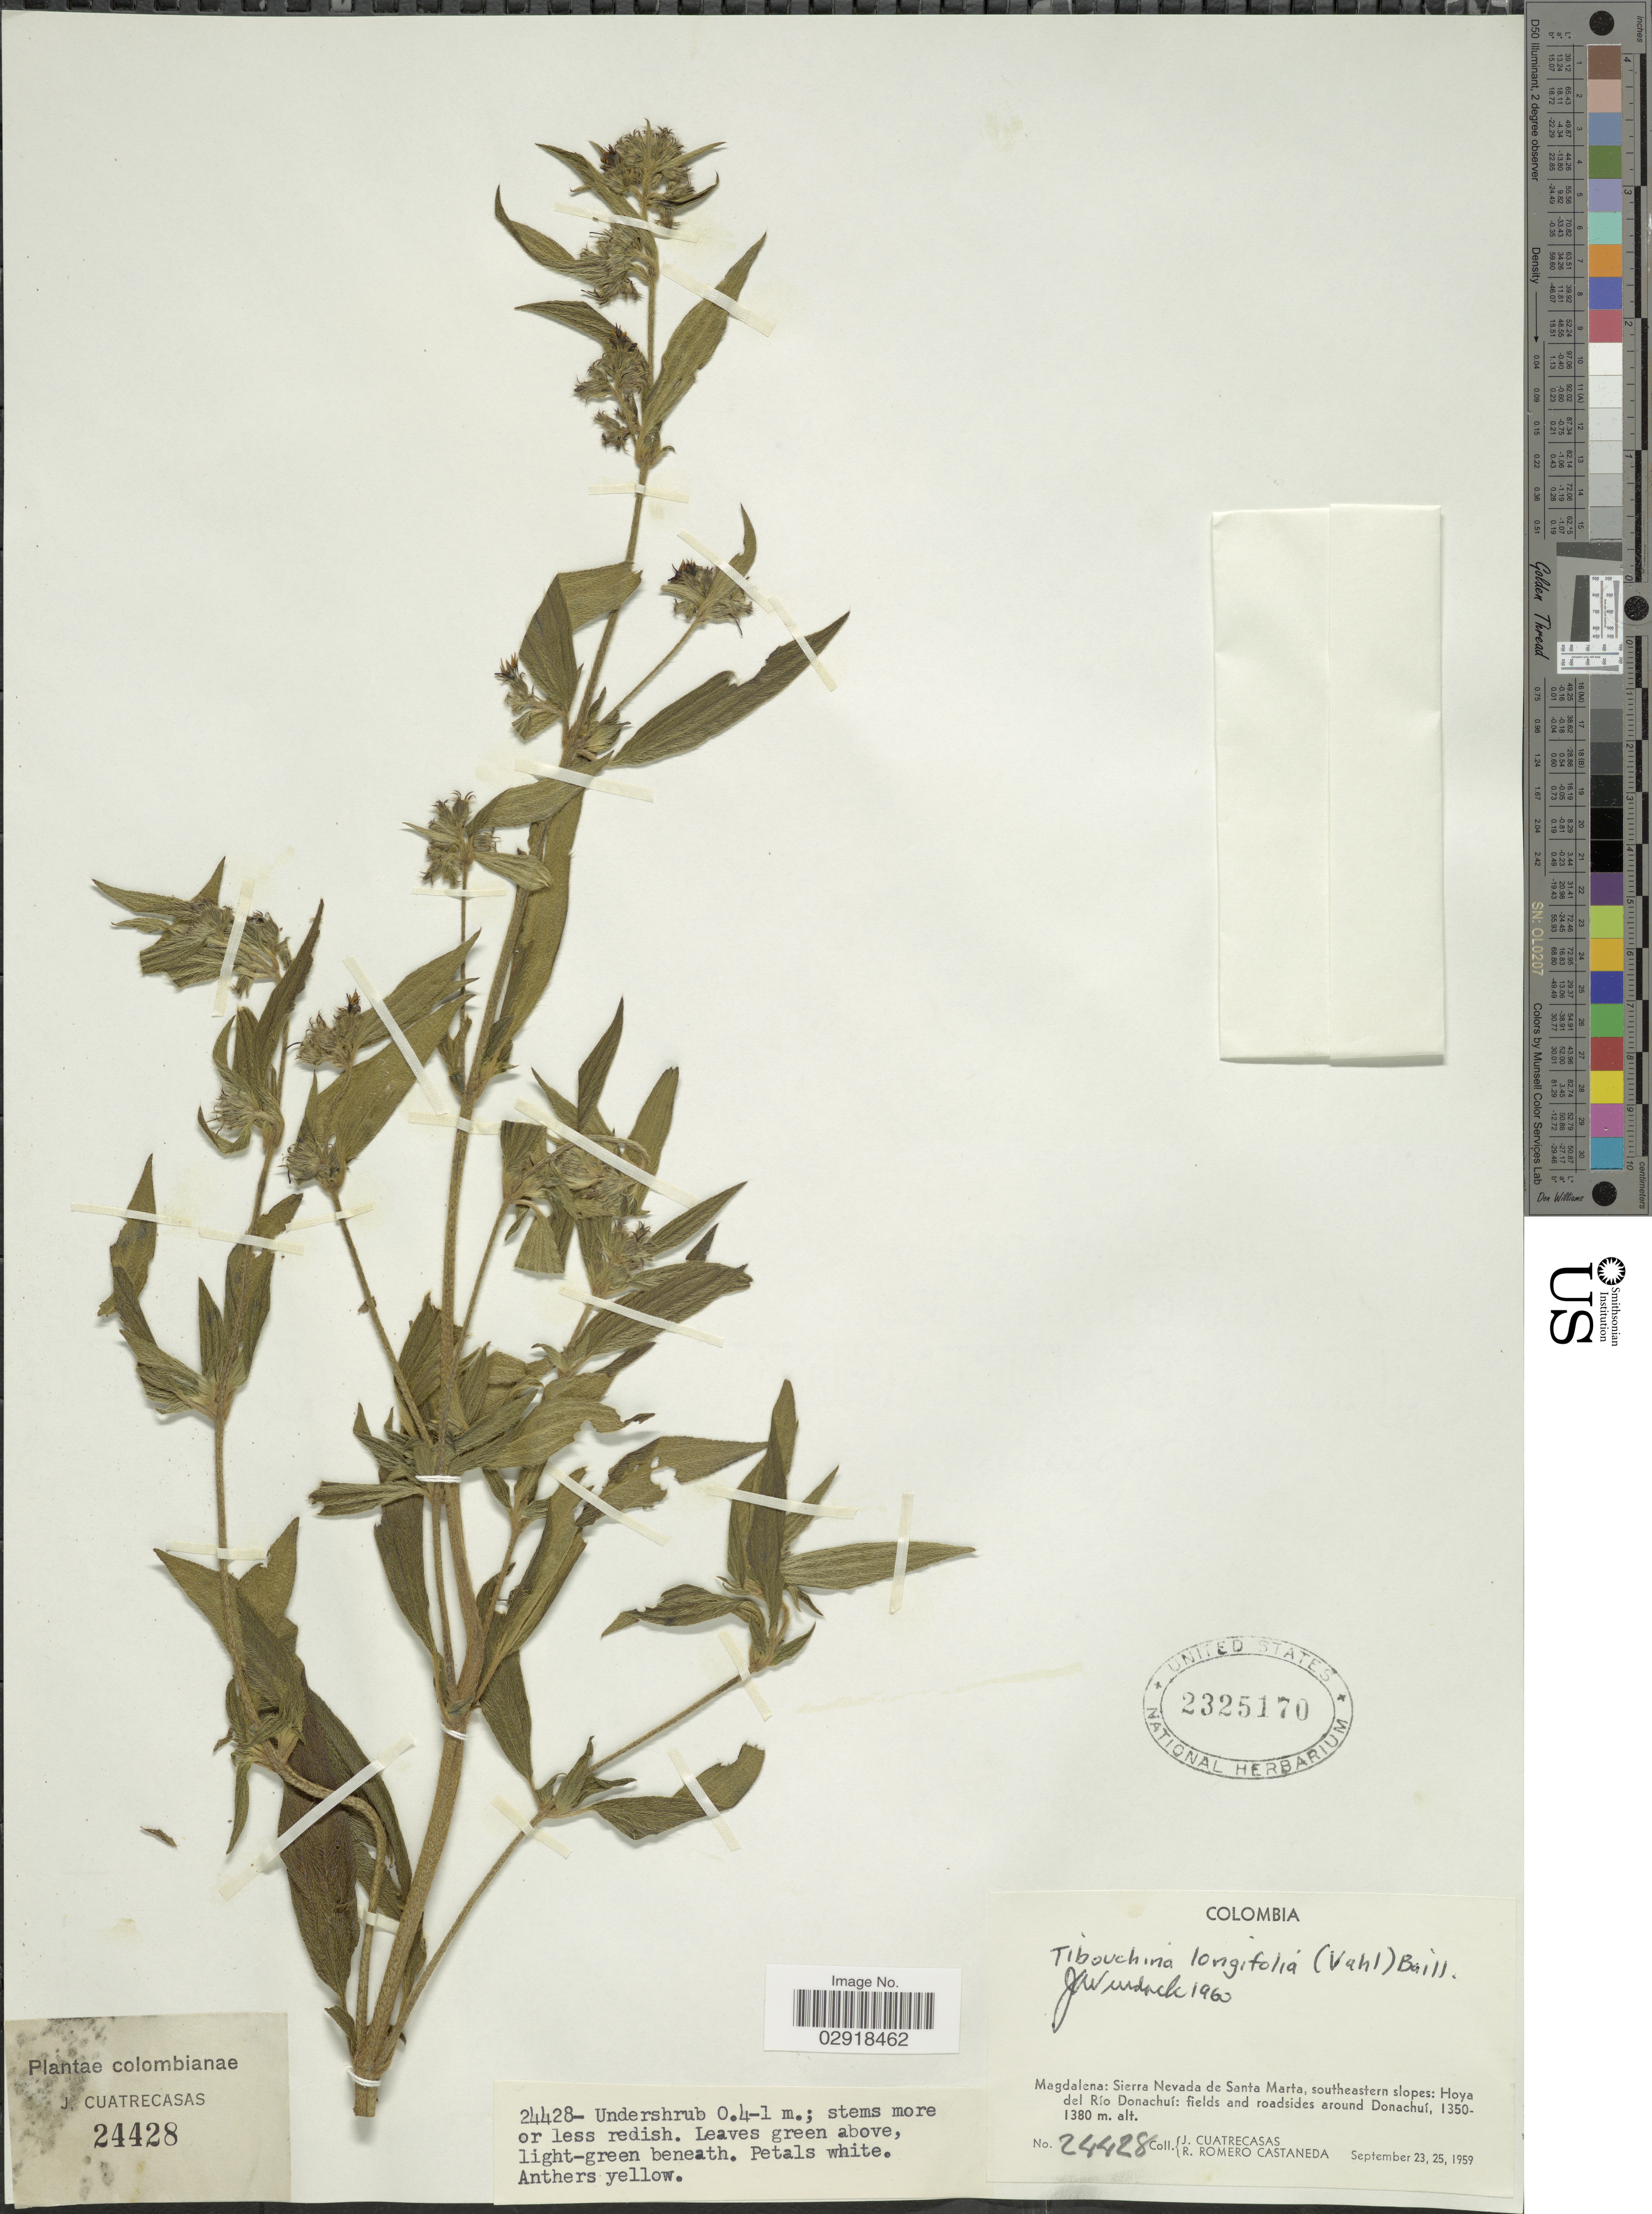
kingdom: Plantae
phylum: Tracheophyta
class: Magnoliopsida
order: Myrtales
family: Melastomataceae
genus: Chaetogastra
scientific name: Chaetogastra longifolia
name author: (Vahl) DC.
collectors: J. Cuatrecasas & R. Romero Castañeda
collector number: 24428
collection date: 1959-09-23/1959-09-25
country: Colombia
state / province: Magdalena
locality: Sierra Nevada de Santa Marta, southeastern slopes, Hoya del Río Donachuí, fields and roadsides around Donachuí.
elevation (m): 1350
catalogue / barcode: US 2325170